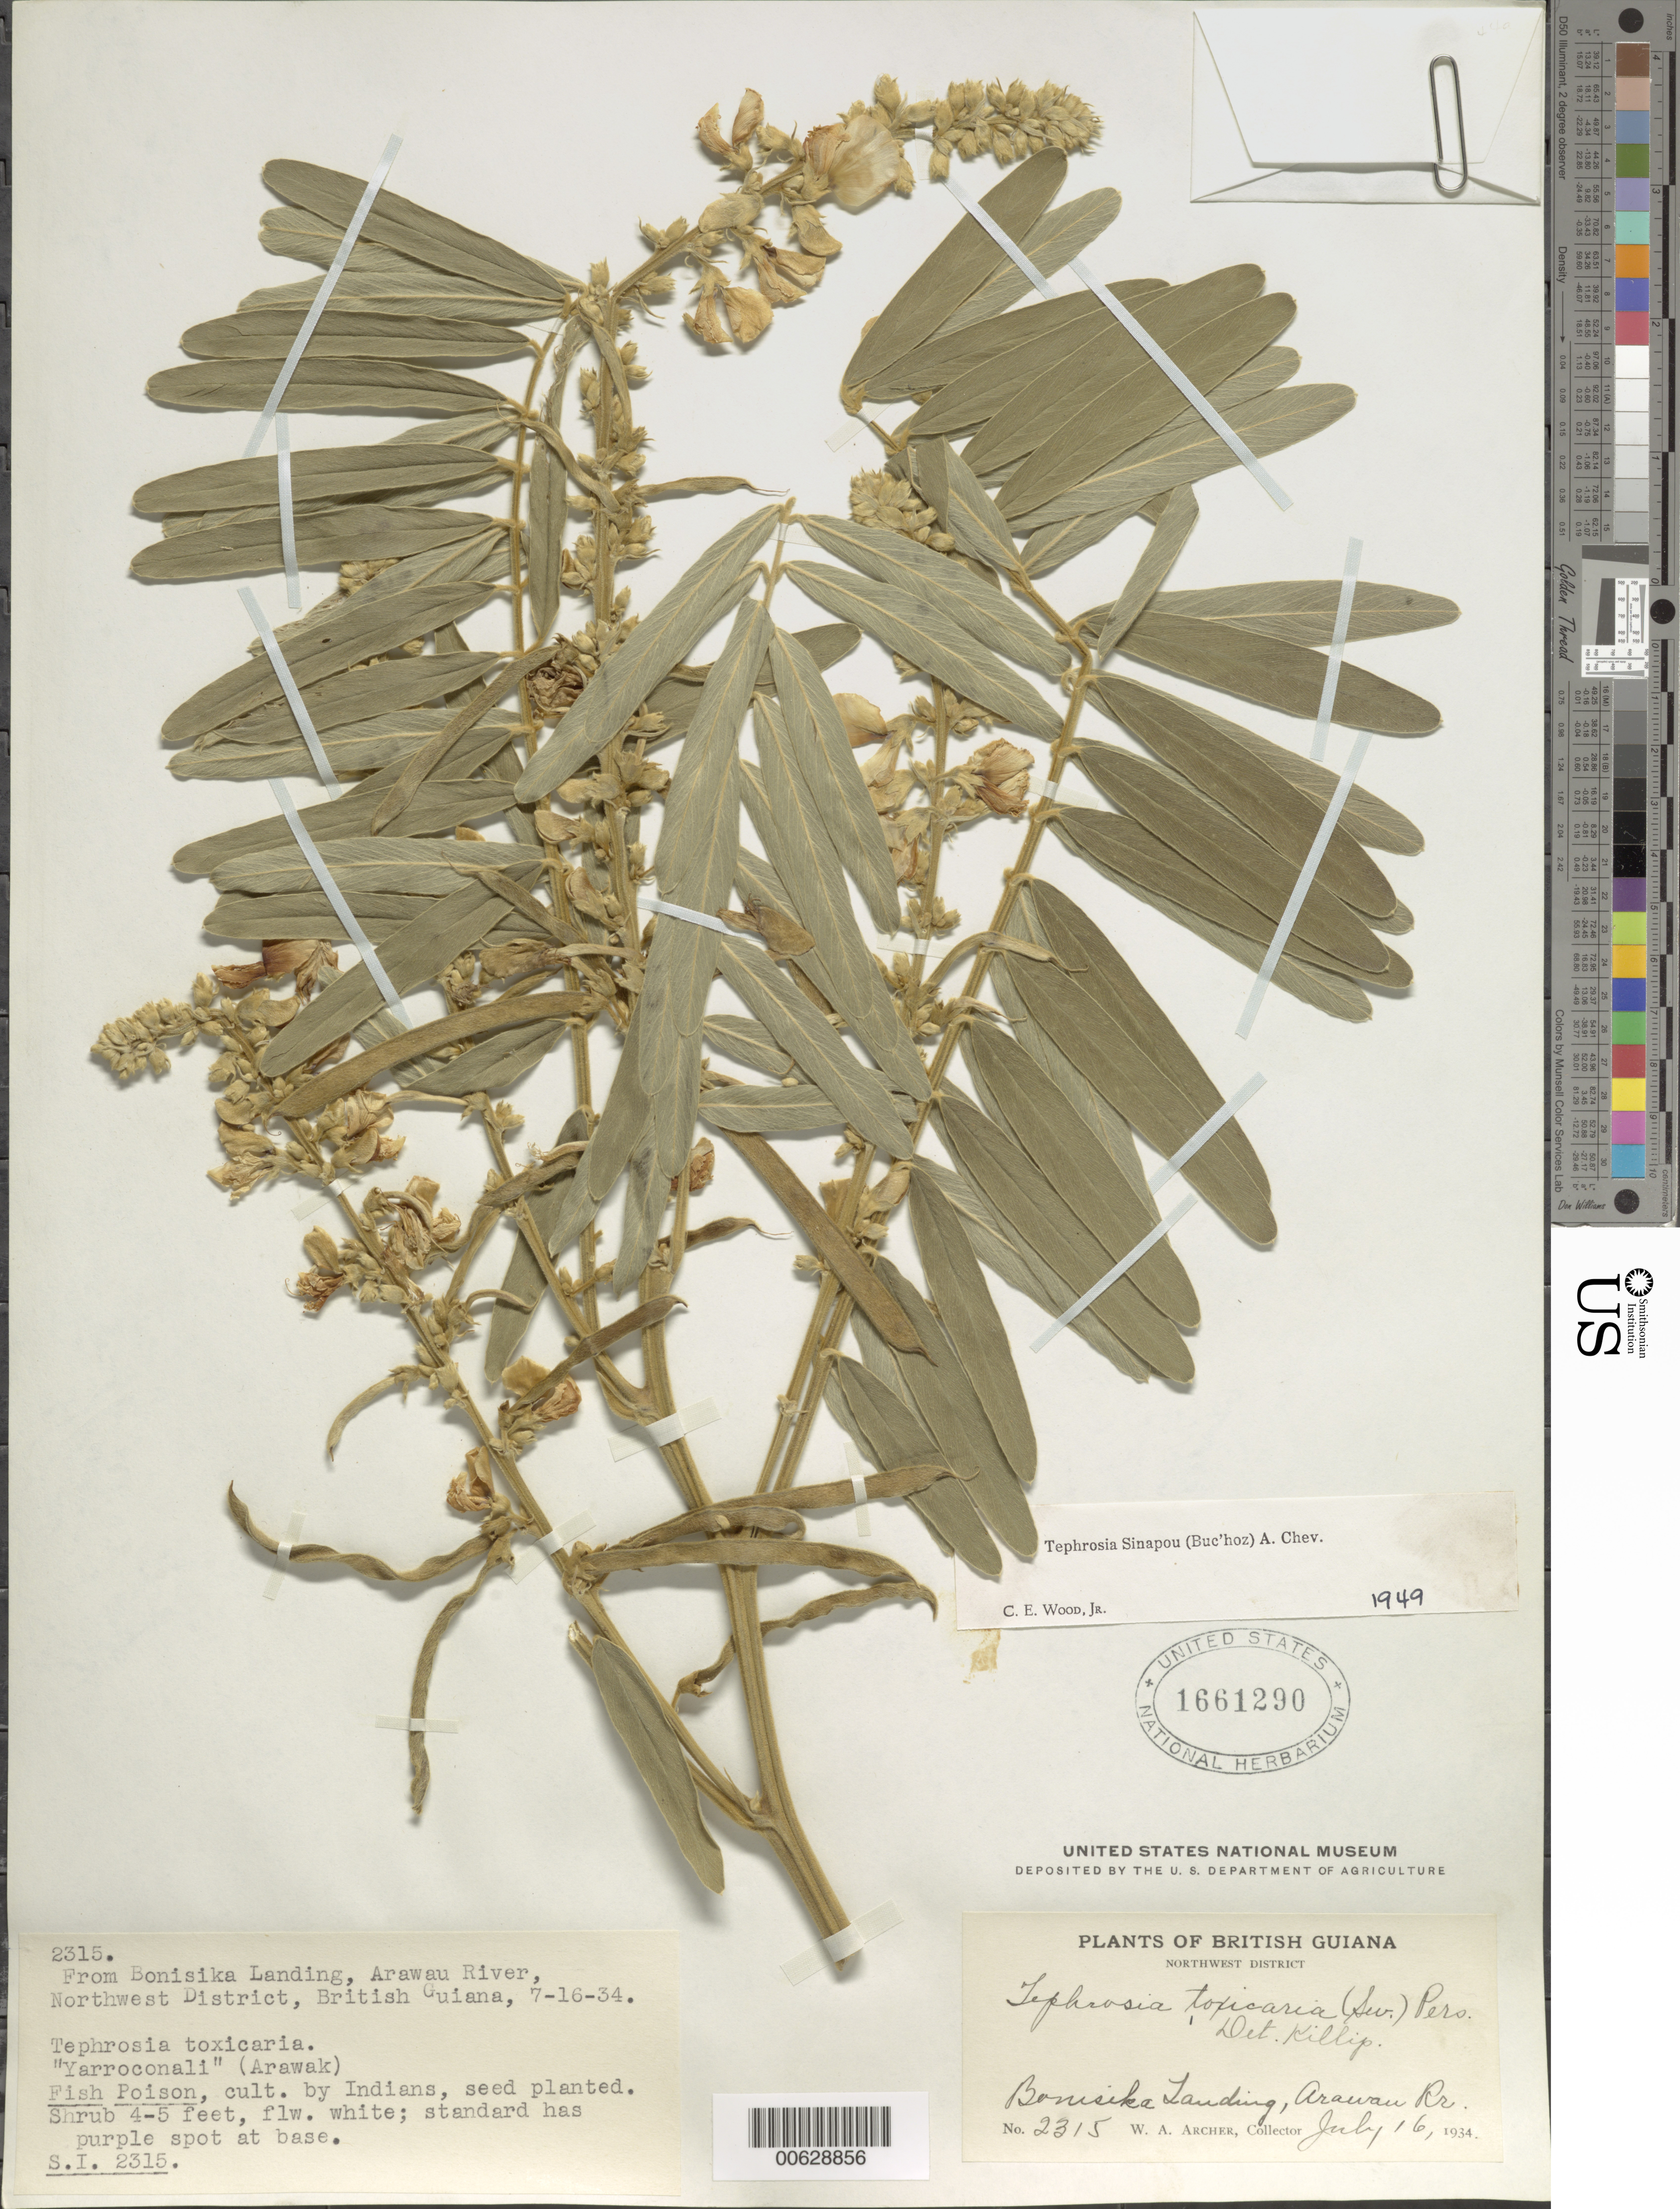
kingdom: Plantae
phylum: Tracheophyta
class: Magnoliopsida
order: Fabales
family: Fabaceae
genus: Tephrosia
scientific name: Tephrosia sinapou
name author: (Buc'hoz) A. Chev.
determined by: Wood, C. E., Jr.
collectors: W. A. Archer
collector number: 2315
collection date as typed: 16-Jul-34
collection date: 1934-07-16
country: Guyana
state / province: Barima-Waini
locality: Bonisika Landing, Arawau R.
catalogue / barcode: US 1661290